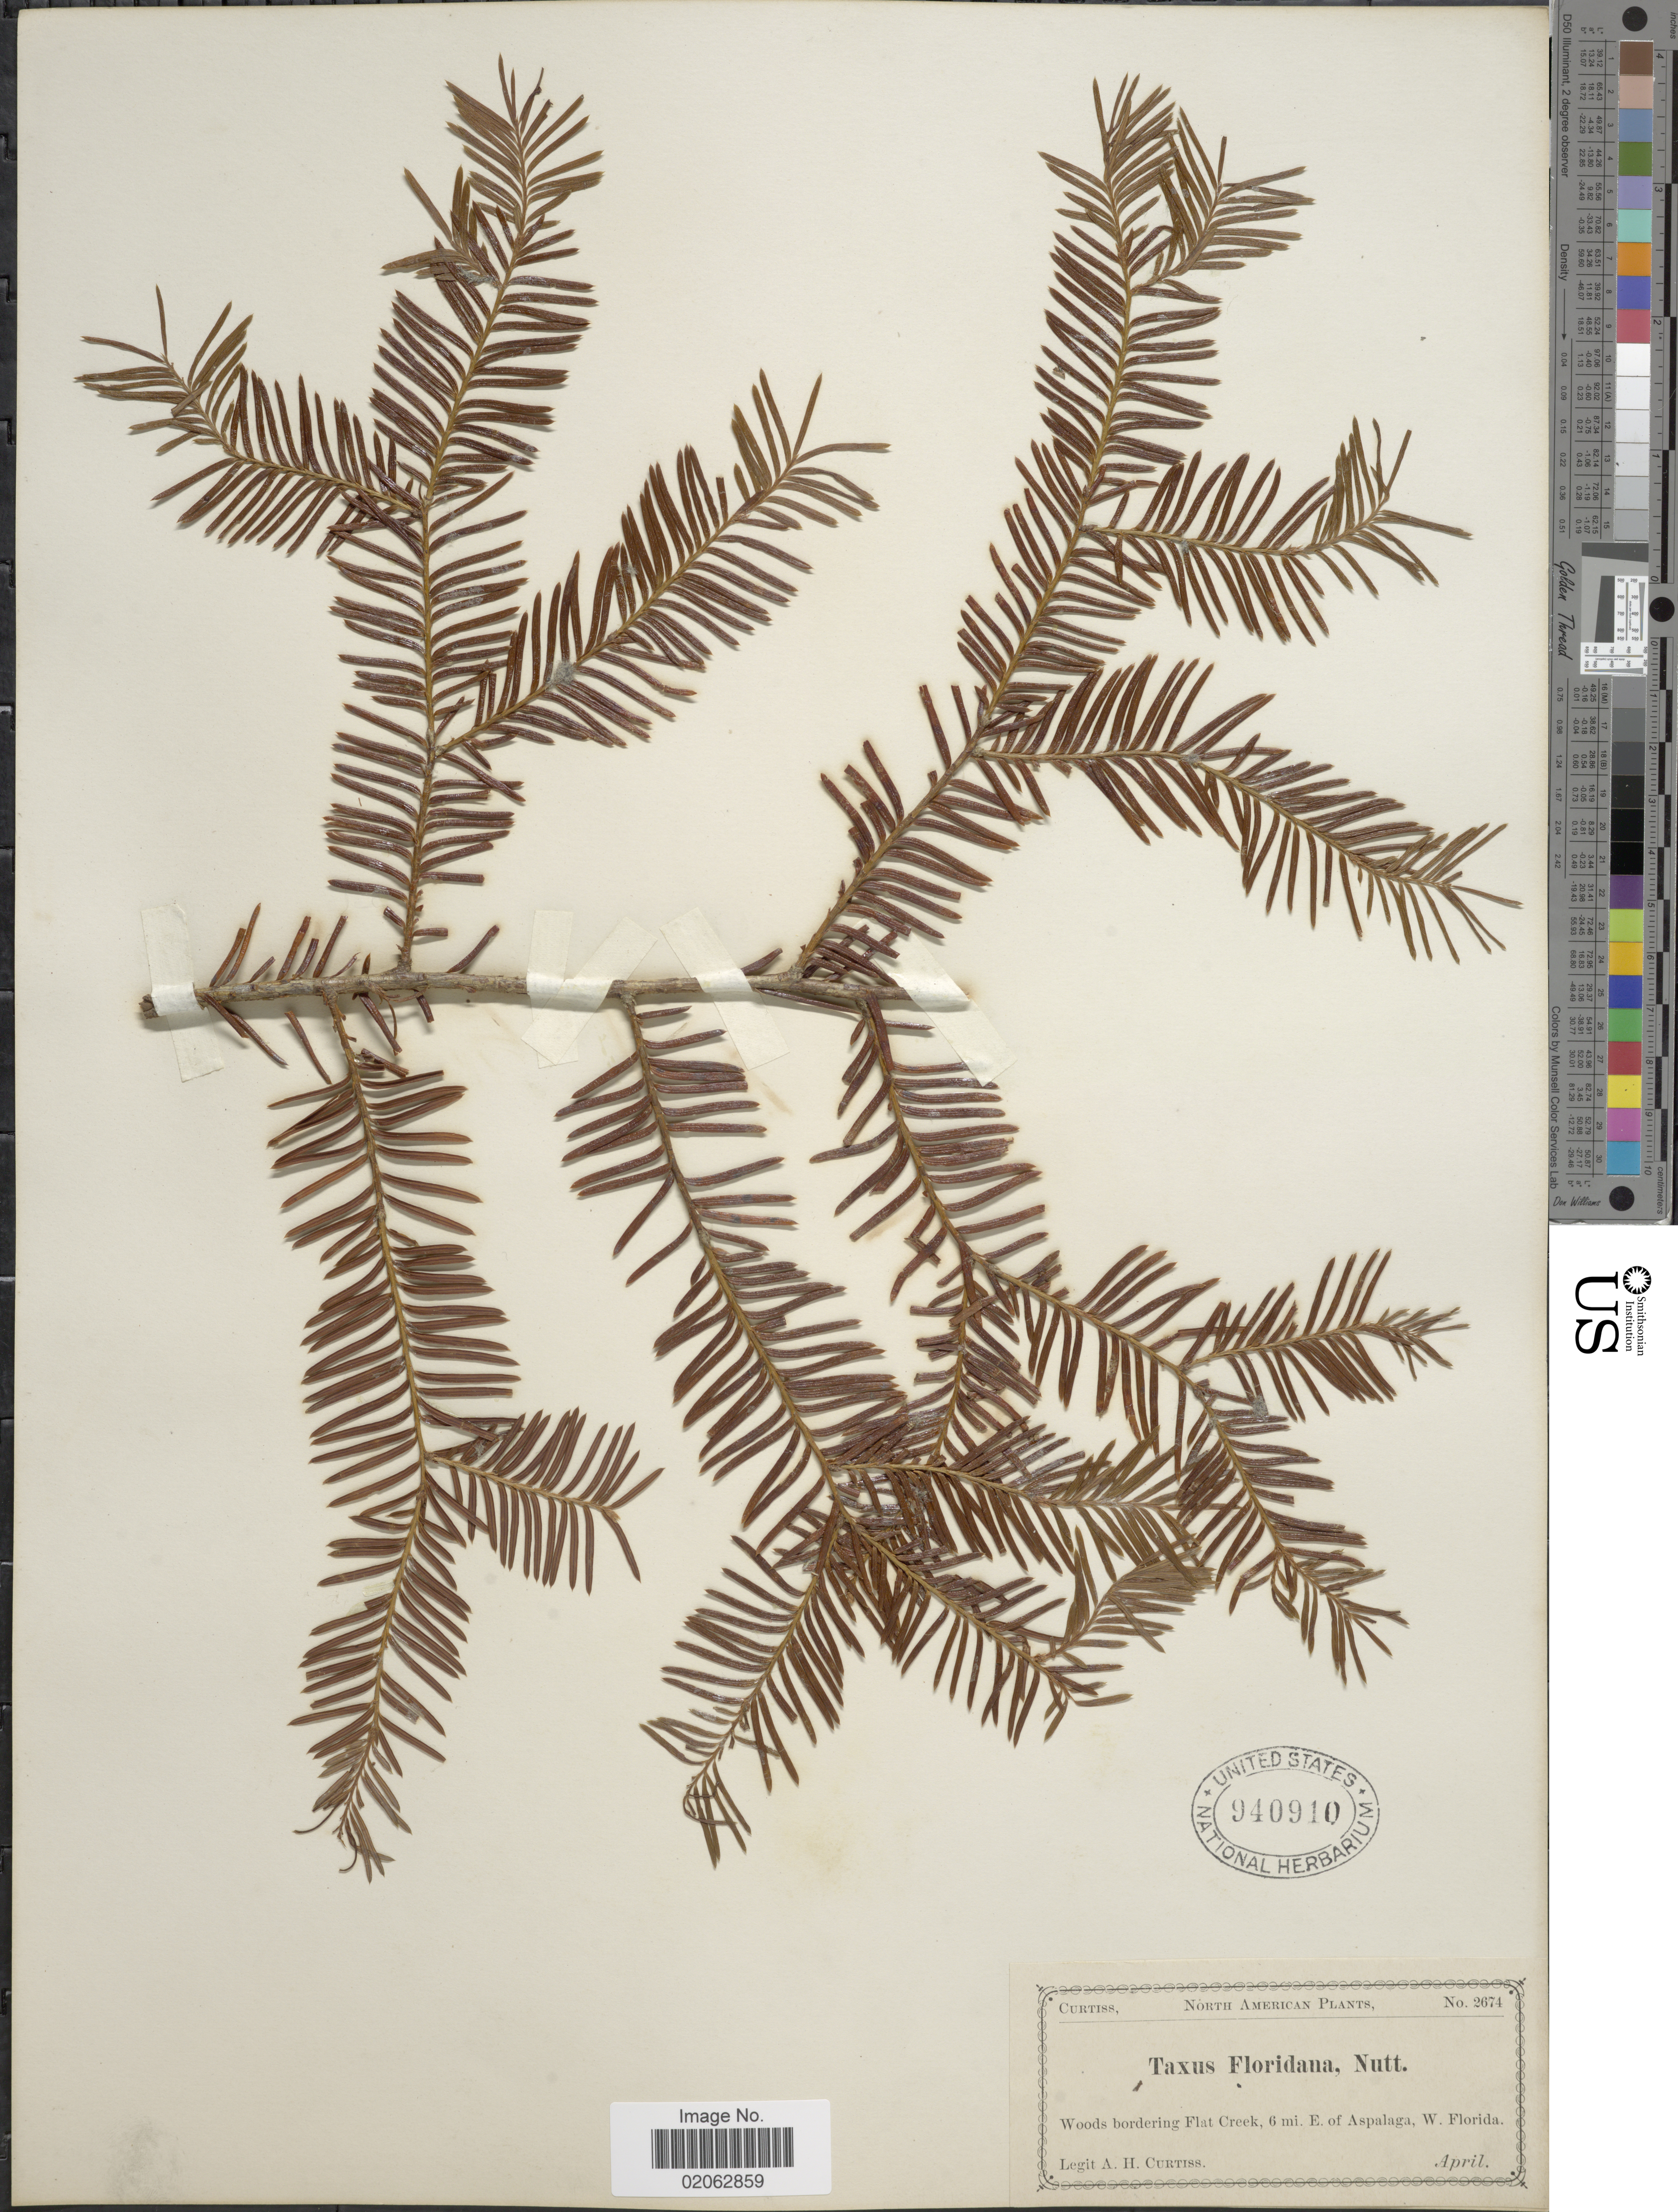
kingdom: Plantae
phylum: Tracheophyta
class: Pinopsida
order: Pinales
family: Taxaceae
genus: Taxus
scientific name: Taxus floridana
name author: Nutt. ex Chapm.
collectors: A. H. Curtiss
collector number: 2674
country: United States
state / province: Florida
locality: Woods bordering Flat Creek, 6 mi. E. of Aspalaga, W. Florida.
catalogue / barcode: US 940910